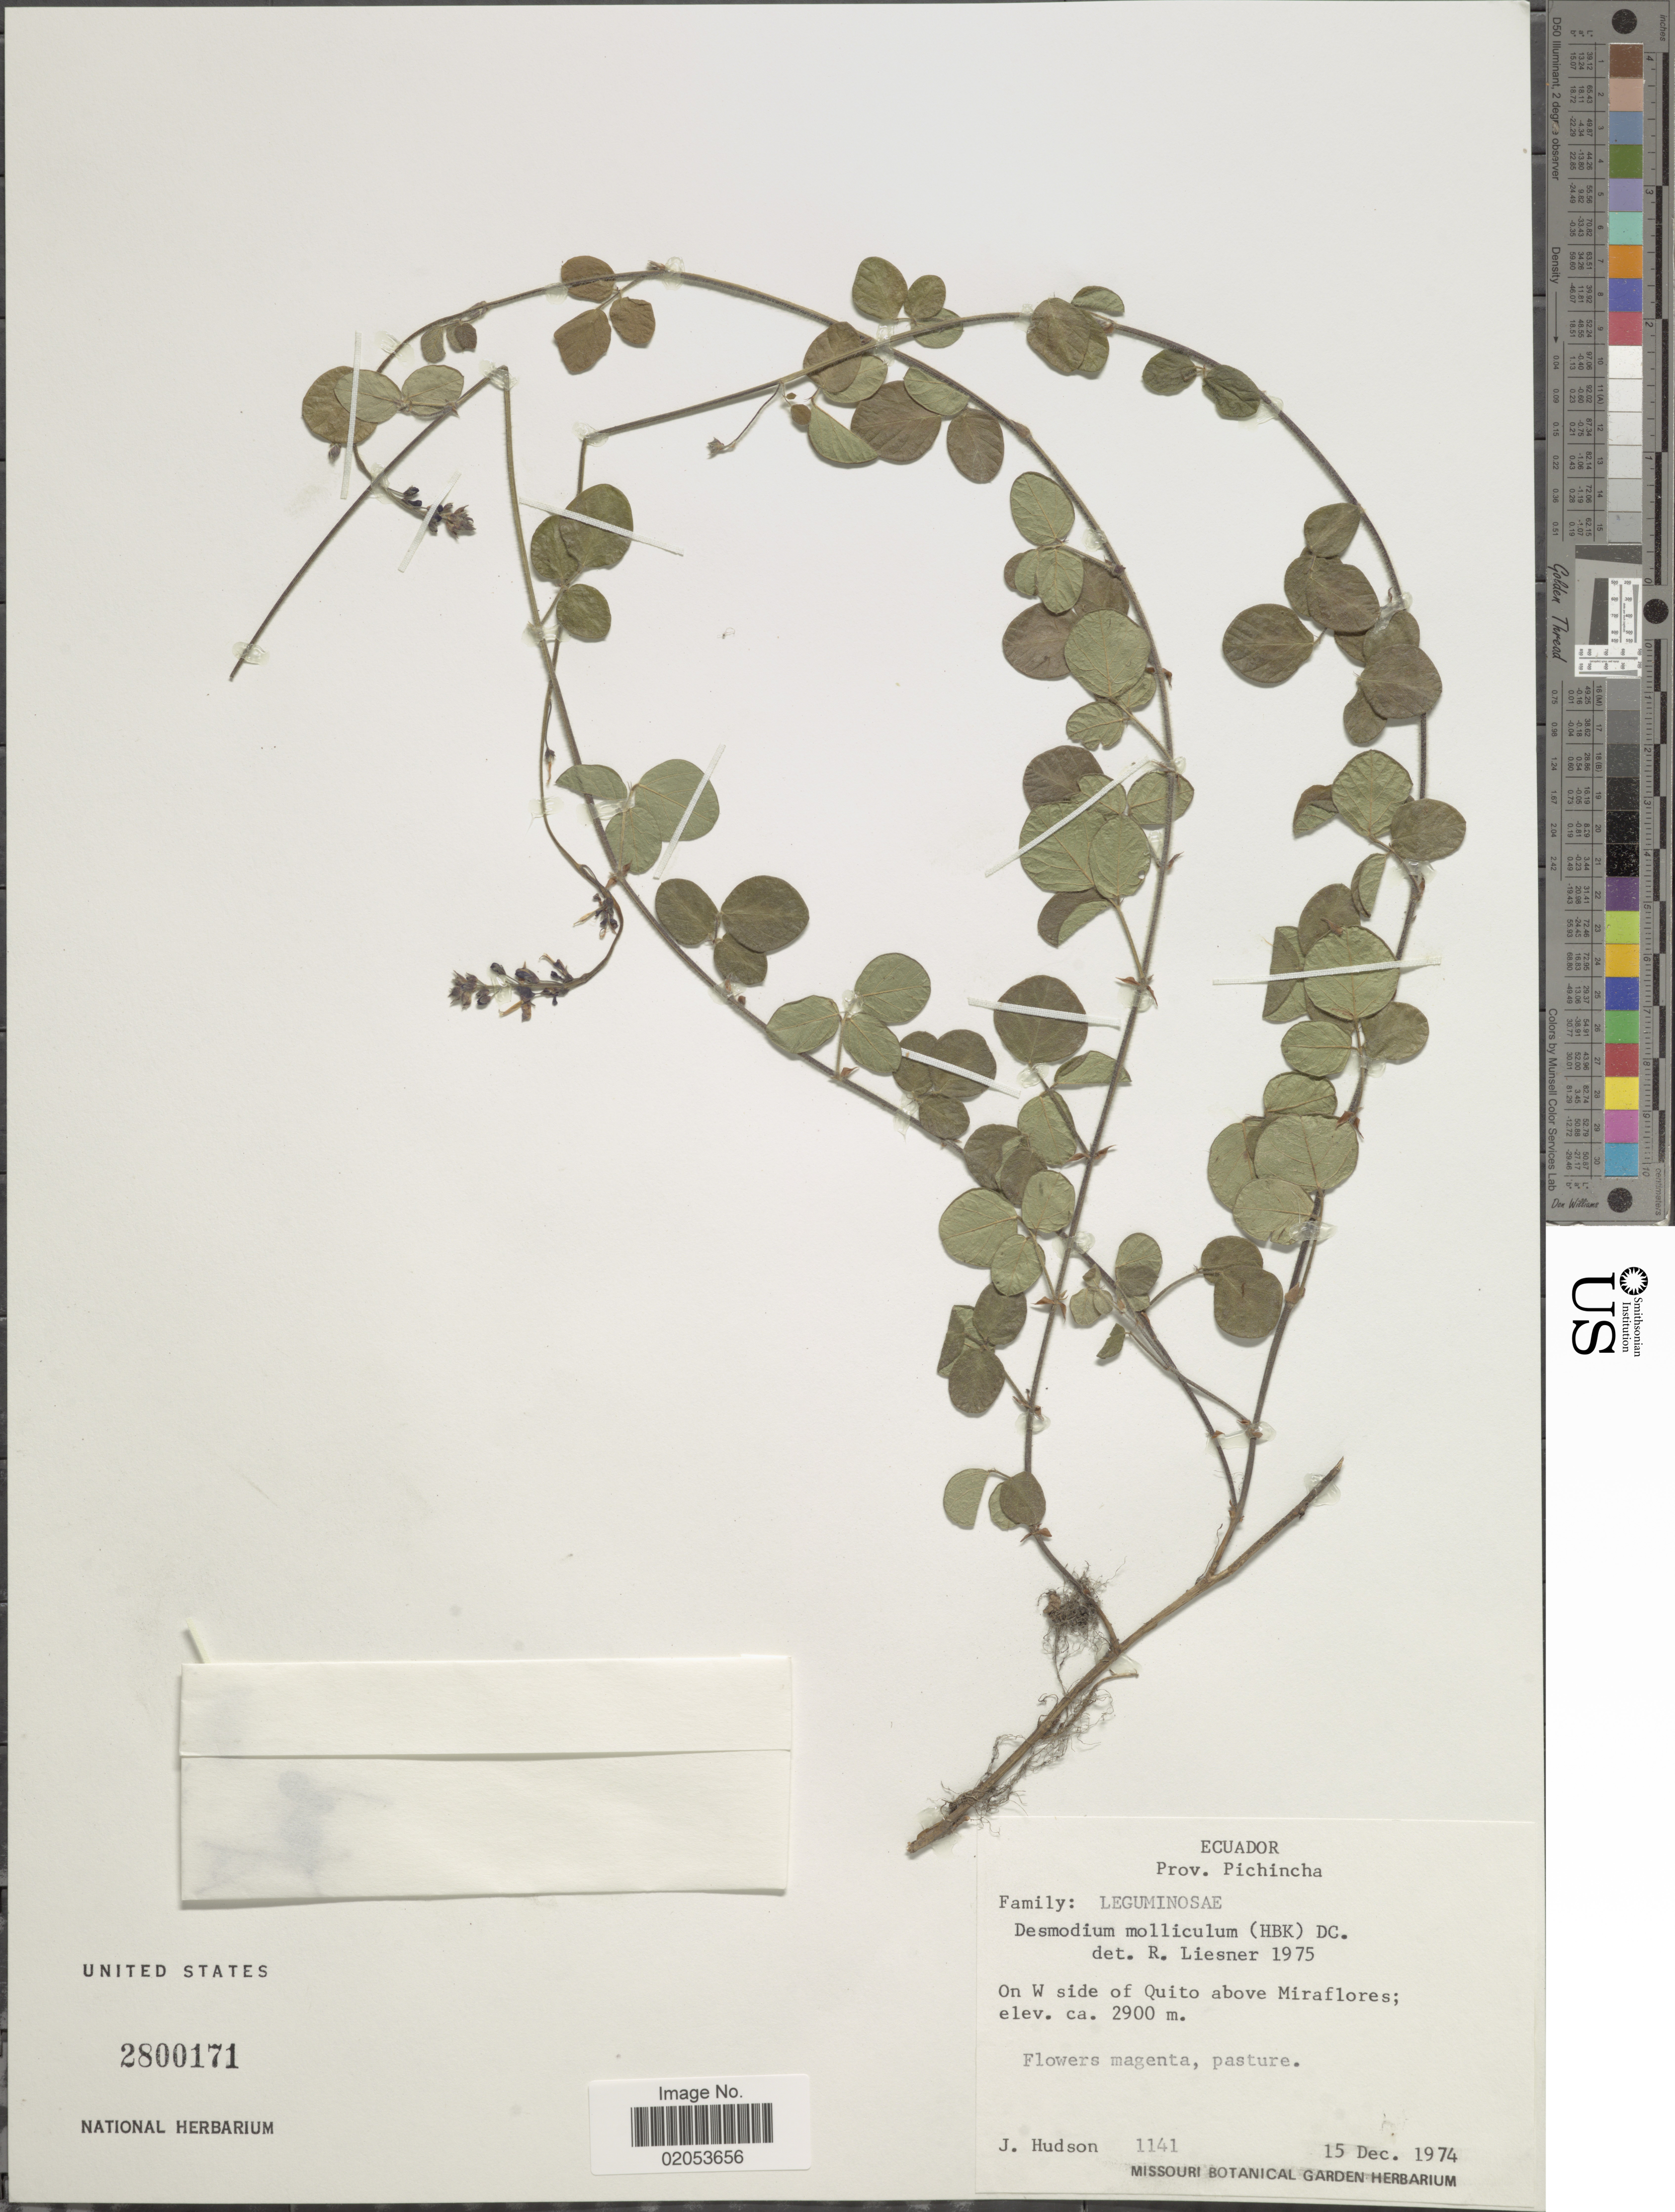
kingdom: Plantae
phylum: Tracheophyta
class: Magnoliopsida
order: Fabales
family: Fabaceae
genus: Desmodium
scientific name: Desmodium molliculum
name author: (Kunth) DC.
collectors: J. Hudson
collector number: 1141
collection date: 1974-12-15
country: Ecuador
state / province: Pichincha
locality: On W side of Quito above Miraflores, pasture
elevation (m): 2900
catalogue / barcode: US 2800171